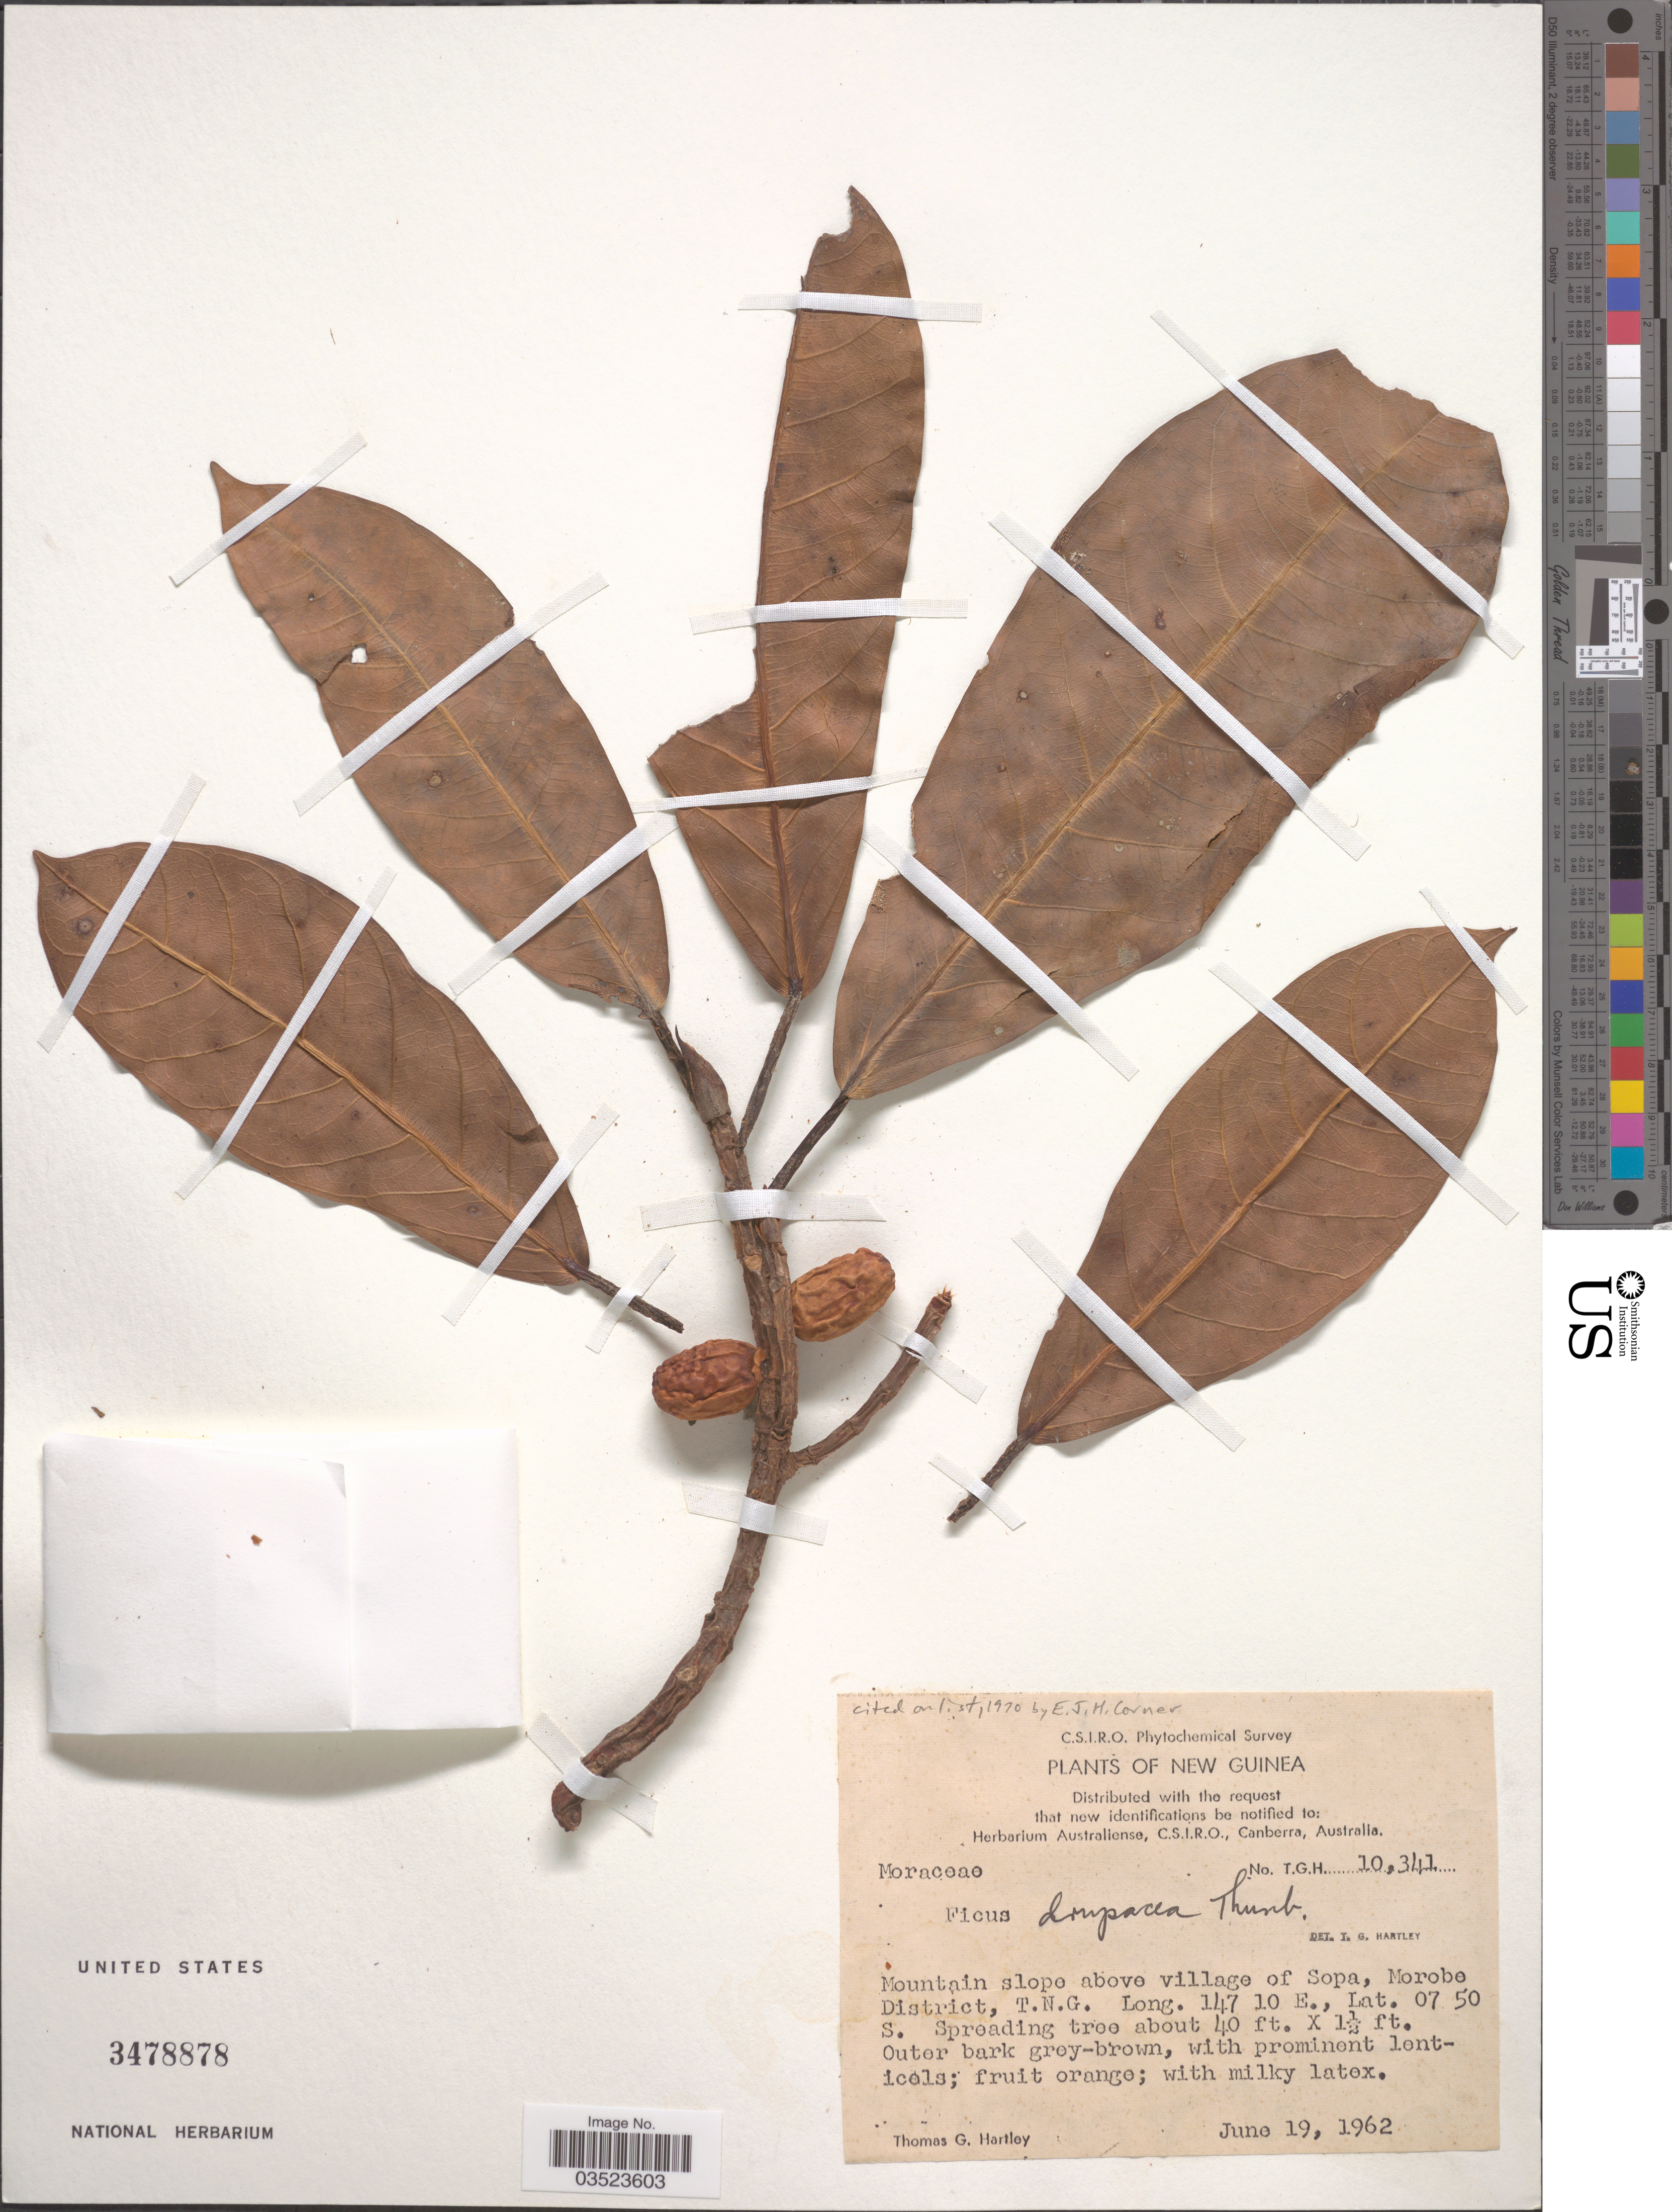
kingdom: Plantae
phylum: Tracheophyta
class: Magnoliopsida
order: Rosales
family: Moraceae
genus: Ficus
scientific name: Ficus drupacea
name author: Thunb.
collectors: T. G. Hartley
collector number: TGH10341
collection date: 1962-06-19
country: Papua New Guinea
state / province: Morobe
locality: New Guinea. Mountain slope above village of Sopa, Morobe District, T.N.G.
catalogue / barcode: US 3478878